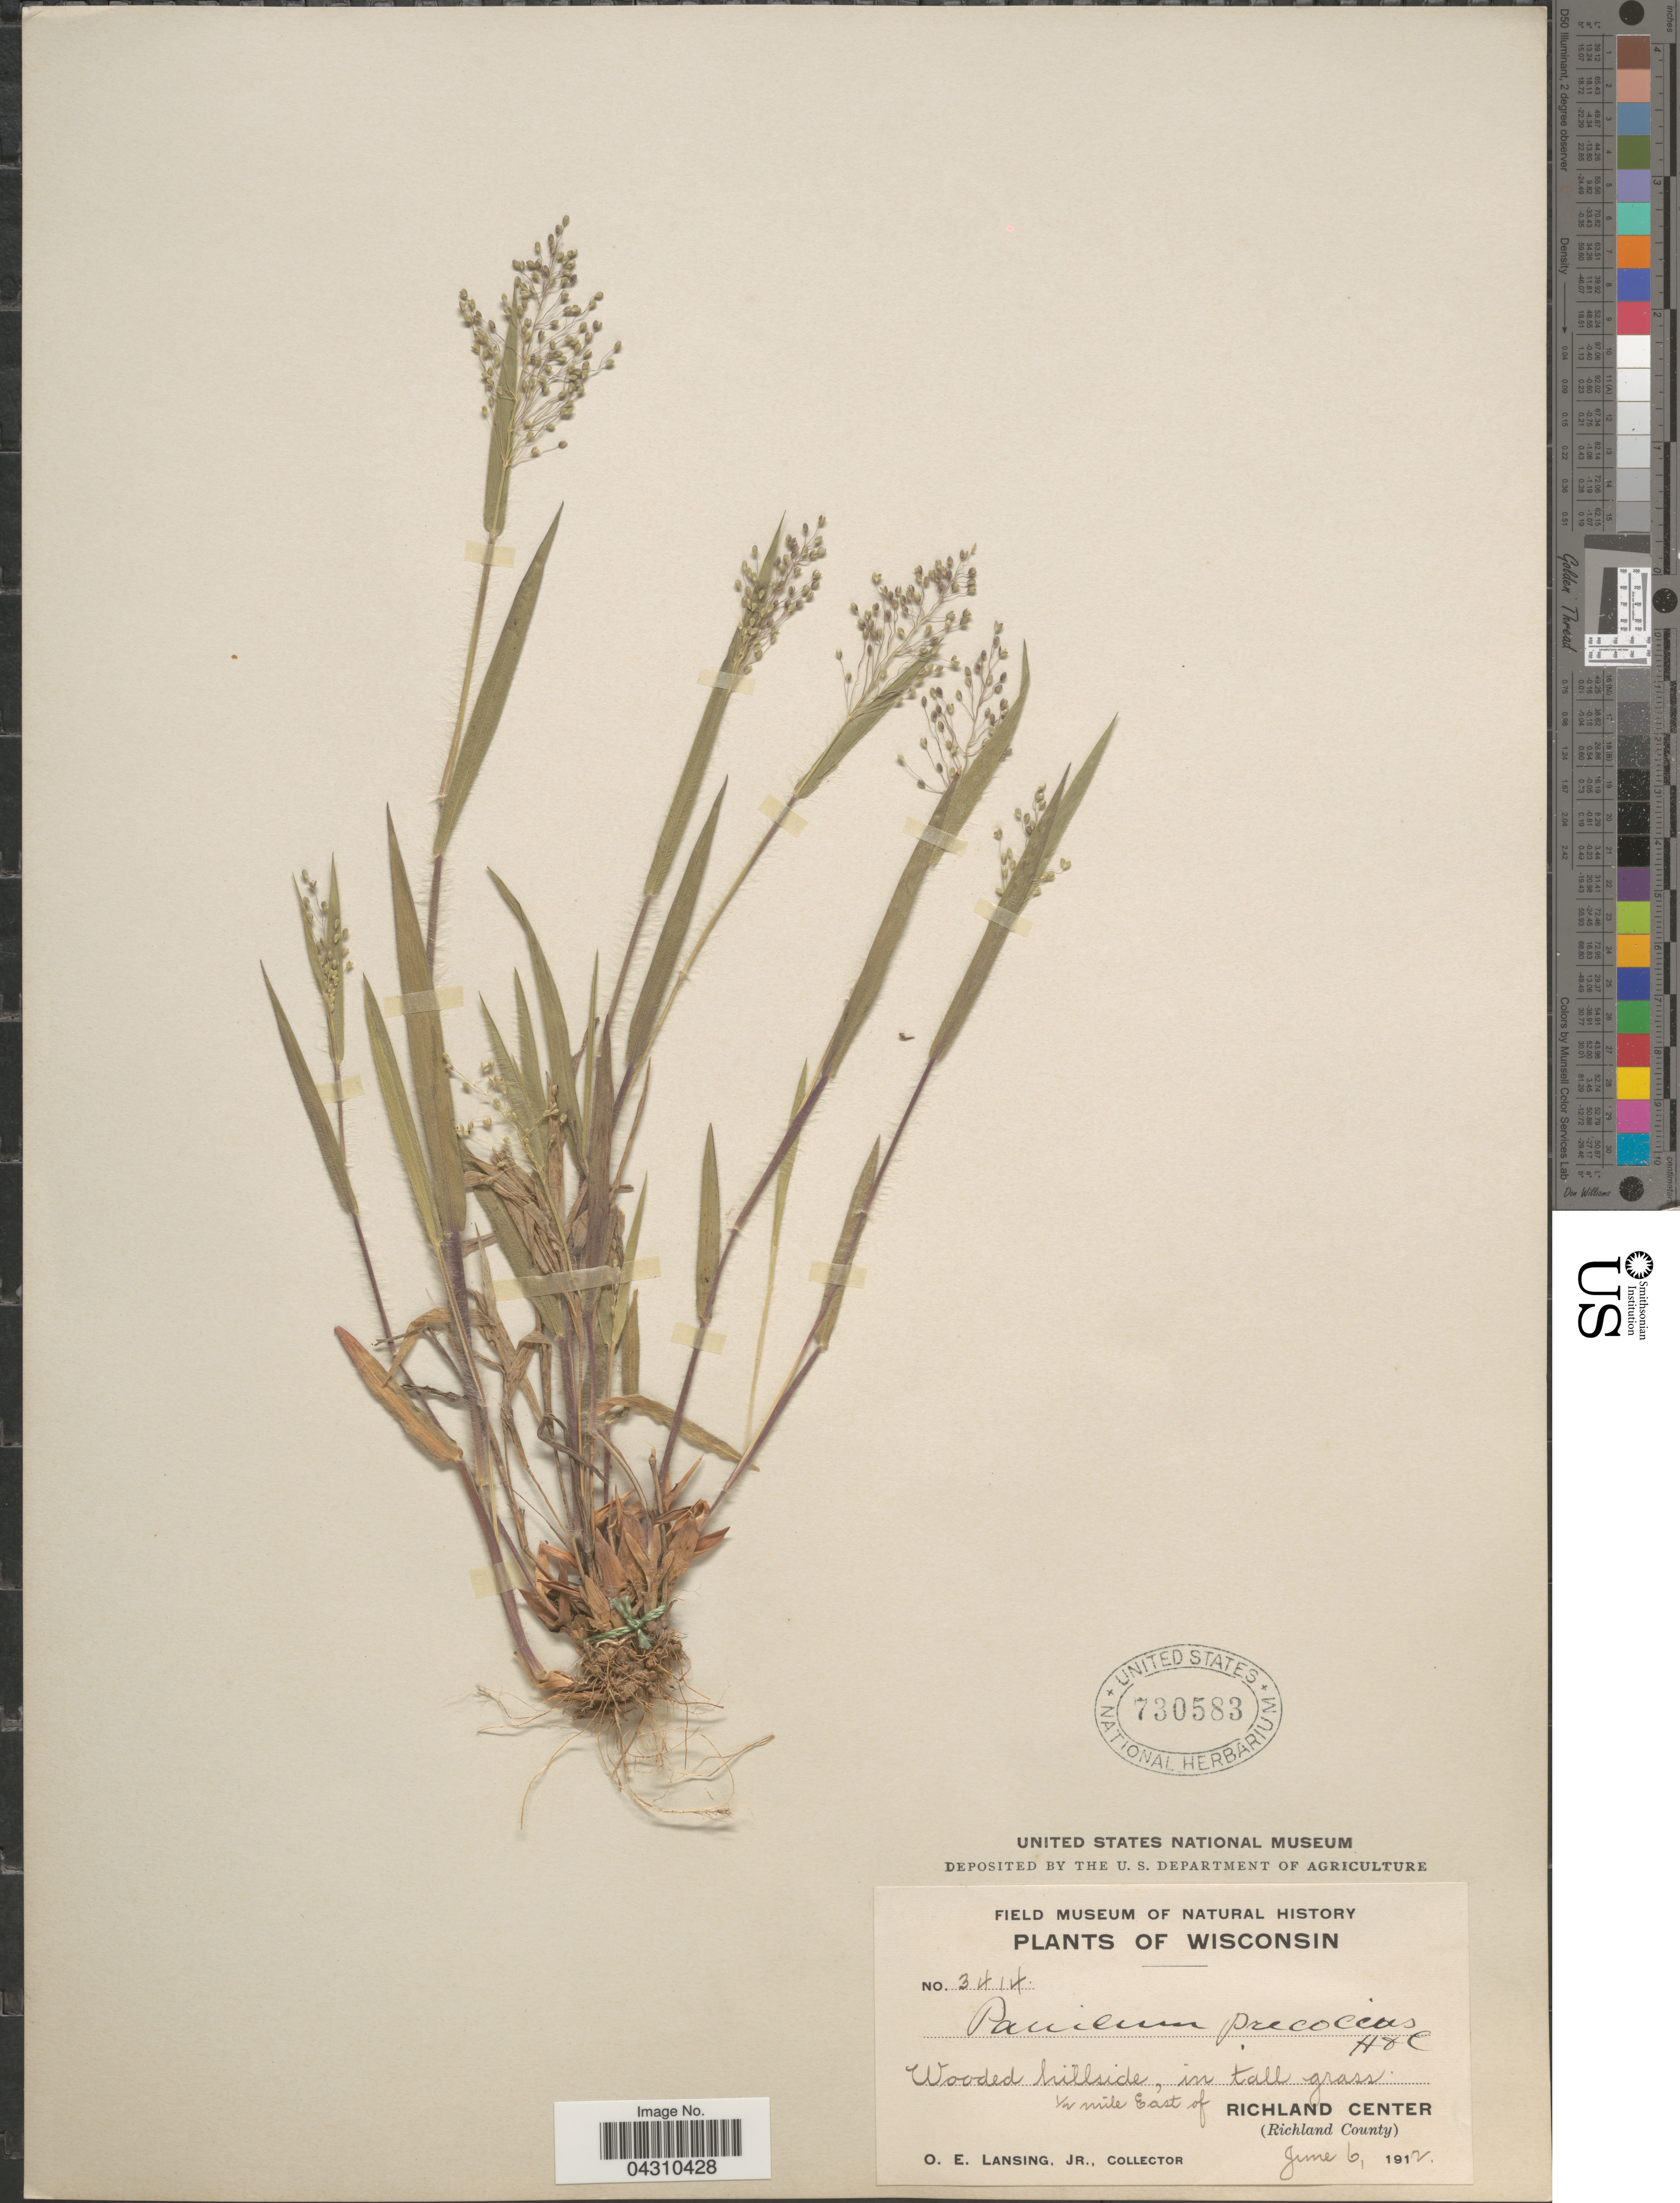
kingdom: Plantae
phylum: Tracheophyta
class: Liliopsida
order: Poales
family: Poaceae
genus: Dichanthelium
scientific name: Dichanthelium acuminatum var. acuminatum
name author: (Sw.) Gould & C.A. Clark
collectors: O. Lansing Jr.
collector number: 3414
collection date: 1912-06-06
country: United States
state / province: Wisconsin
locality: Wooded hillside. ½ mile East of Richland Center (Richland County).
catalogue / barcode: US 730583